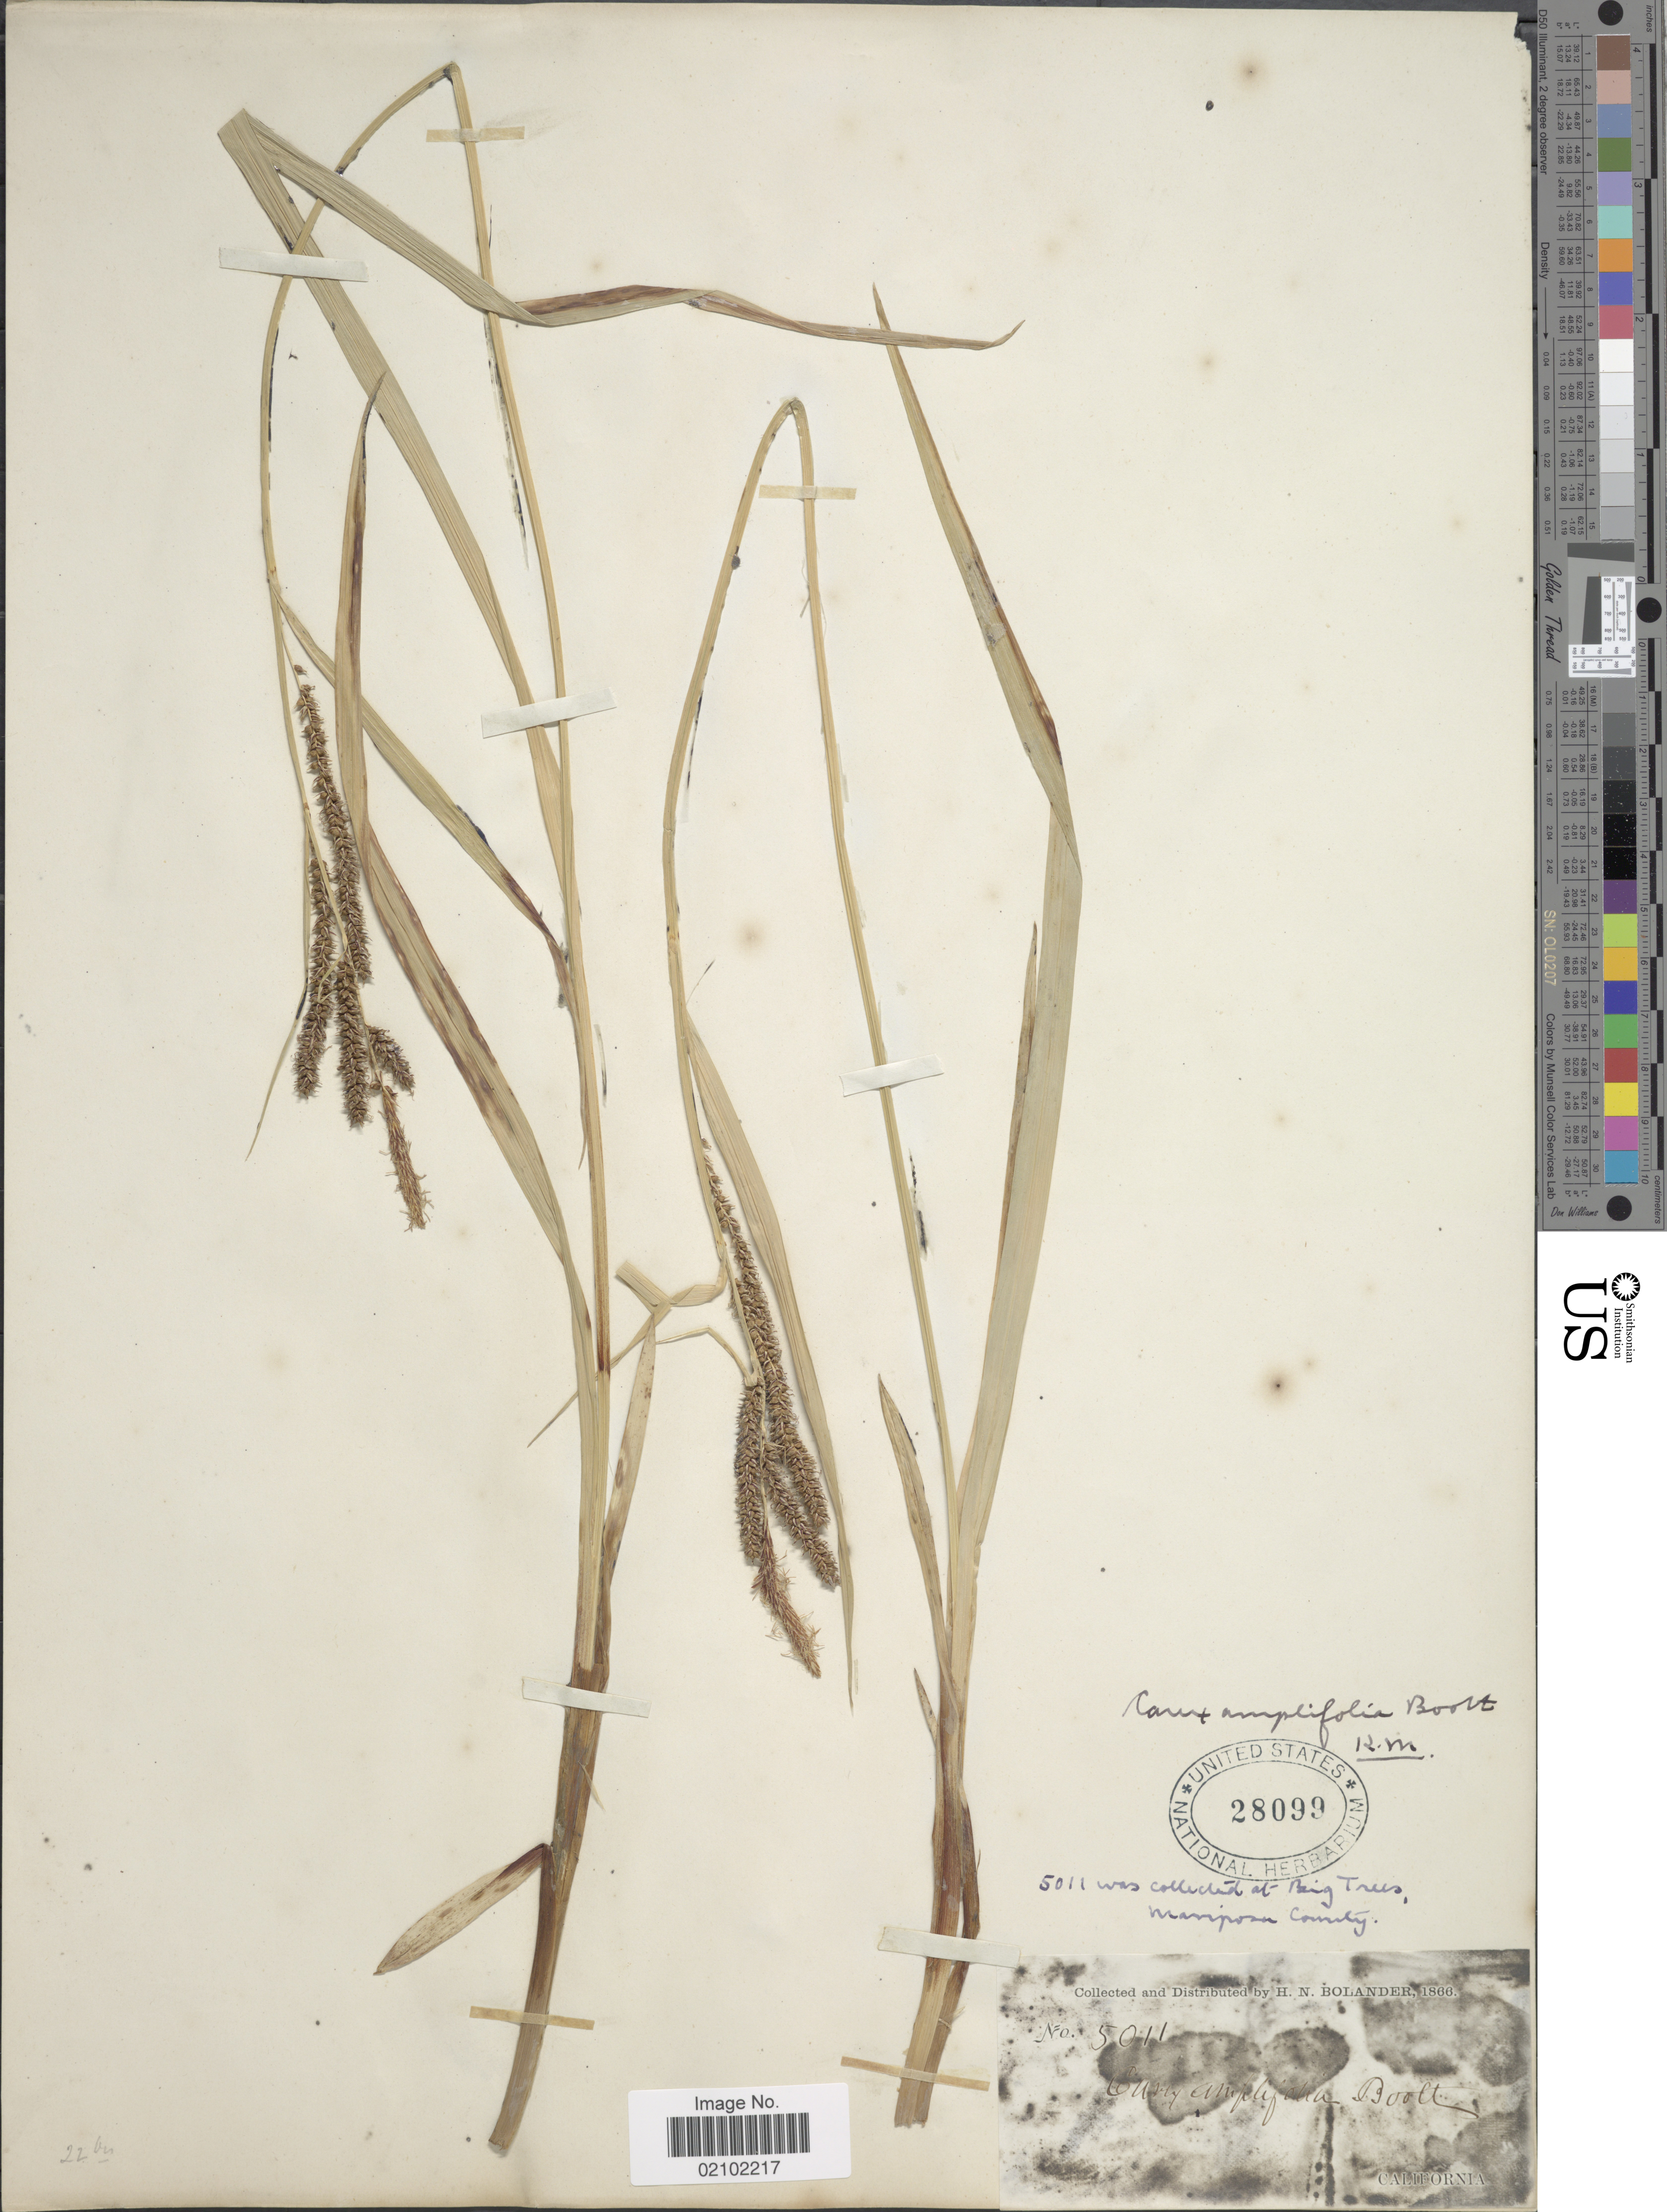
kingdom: Plantae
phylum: Tracheophyta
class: Liliopsida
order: Poales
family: Cyperaceae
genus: Carex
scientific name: Carex amplifolia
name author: Boott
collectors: H. Bolander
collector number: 5011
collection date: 1866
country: United States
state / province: California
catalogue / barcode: US 28099